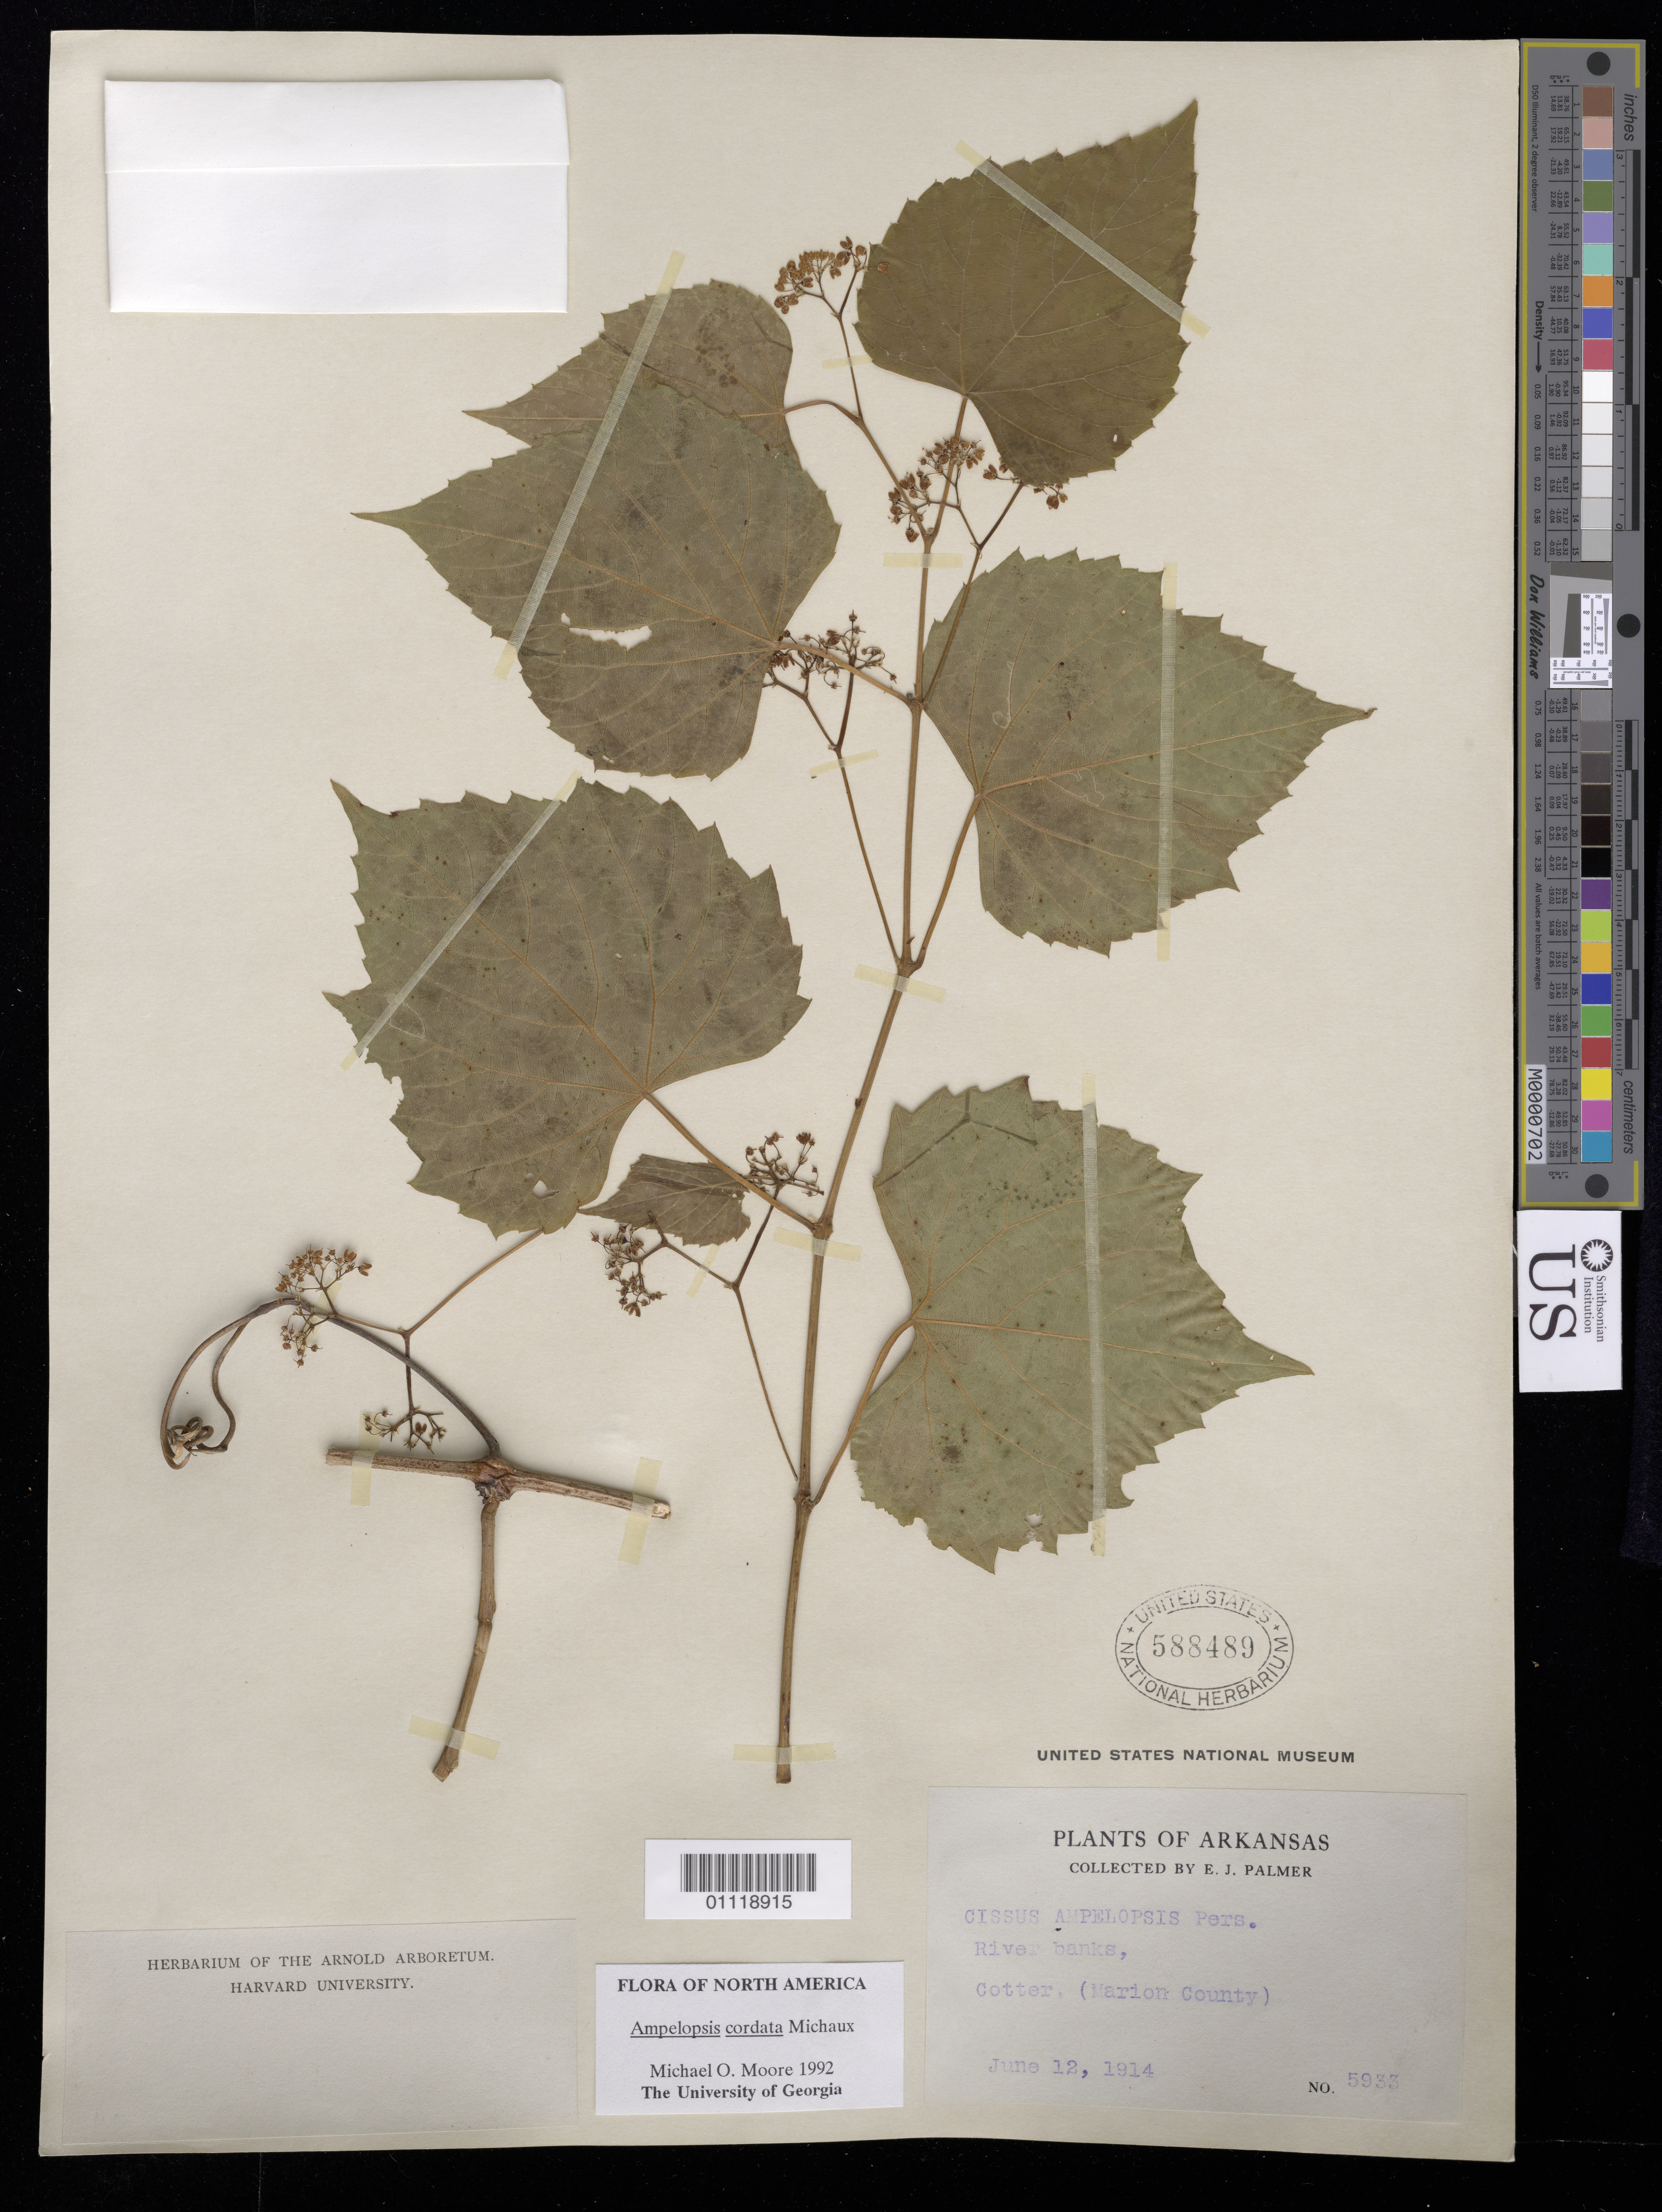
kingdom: Plantae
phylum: Tracheophyta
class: Magnoliopsida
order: Vitales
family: Vitaceae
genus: Ampelopsis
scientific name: Ampelopsis cordata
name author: Michx.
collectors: E. J. Palmer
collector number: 5933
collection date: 1914-06-12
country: United States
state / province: Arkansas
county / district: Marion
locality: Cotter.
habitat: River banks.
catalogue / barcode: US 588489